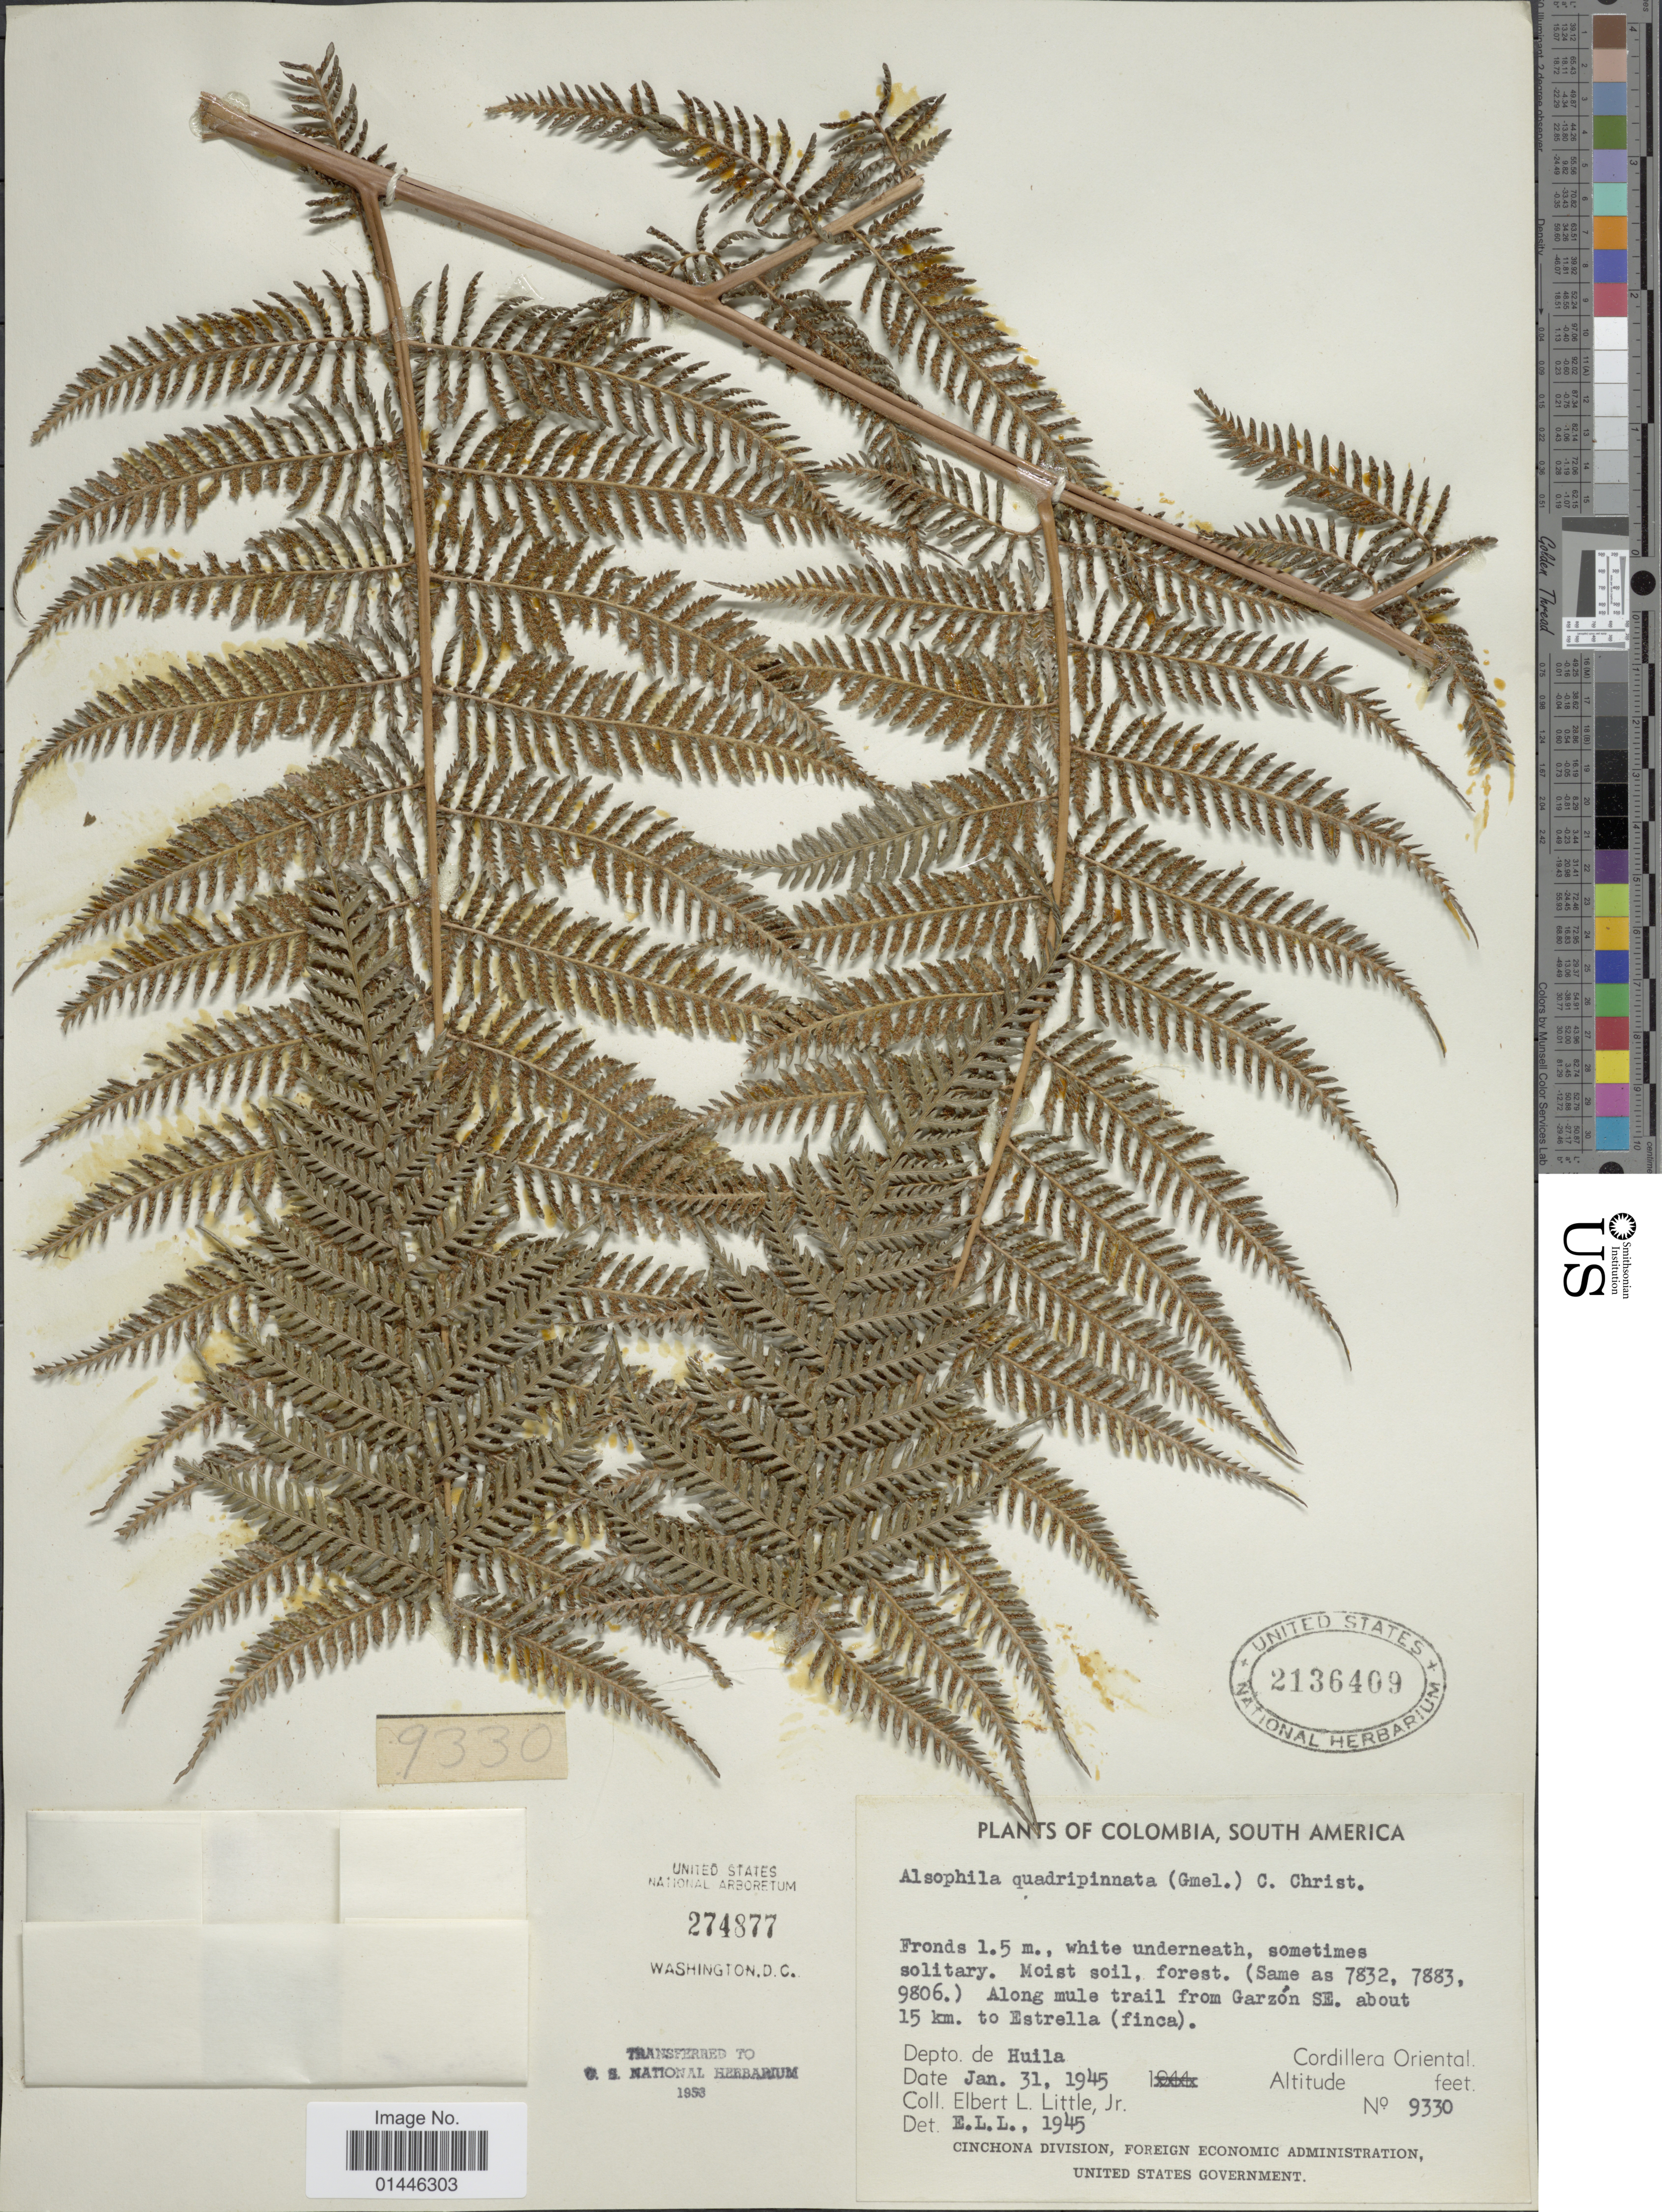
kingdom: Plantae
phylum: Tracheophyta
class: Polypodiopsida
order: Cyatheales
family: Dicksoniaceae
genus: Lophosoria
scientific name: Lophosoria quadripinnata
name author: (J.F. Gmel.) C. Chr.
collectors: E. L. Little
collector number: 9330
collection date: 1945-01-31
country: Colombia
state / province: Huila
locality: Along mule trail from Garzón SE. about 15 km. to Estrella (finca). Cordillera Oriental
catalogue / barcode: US 2136409